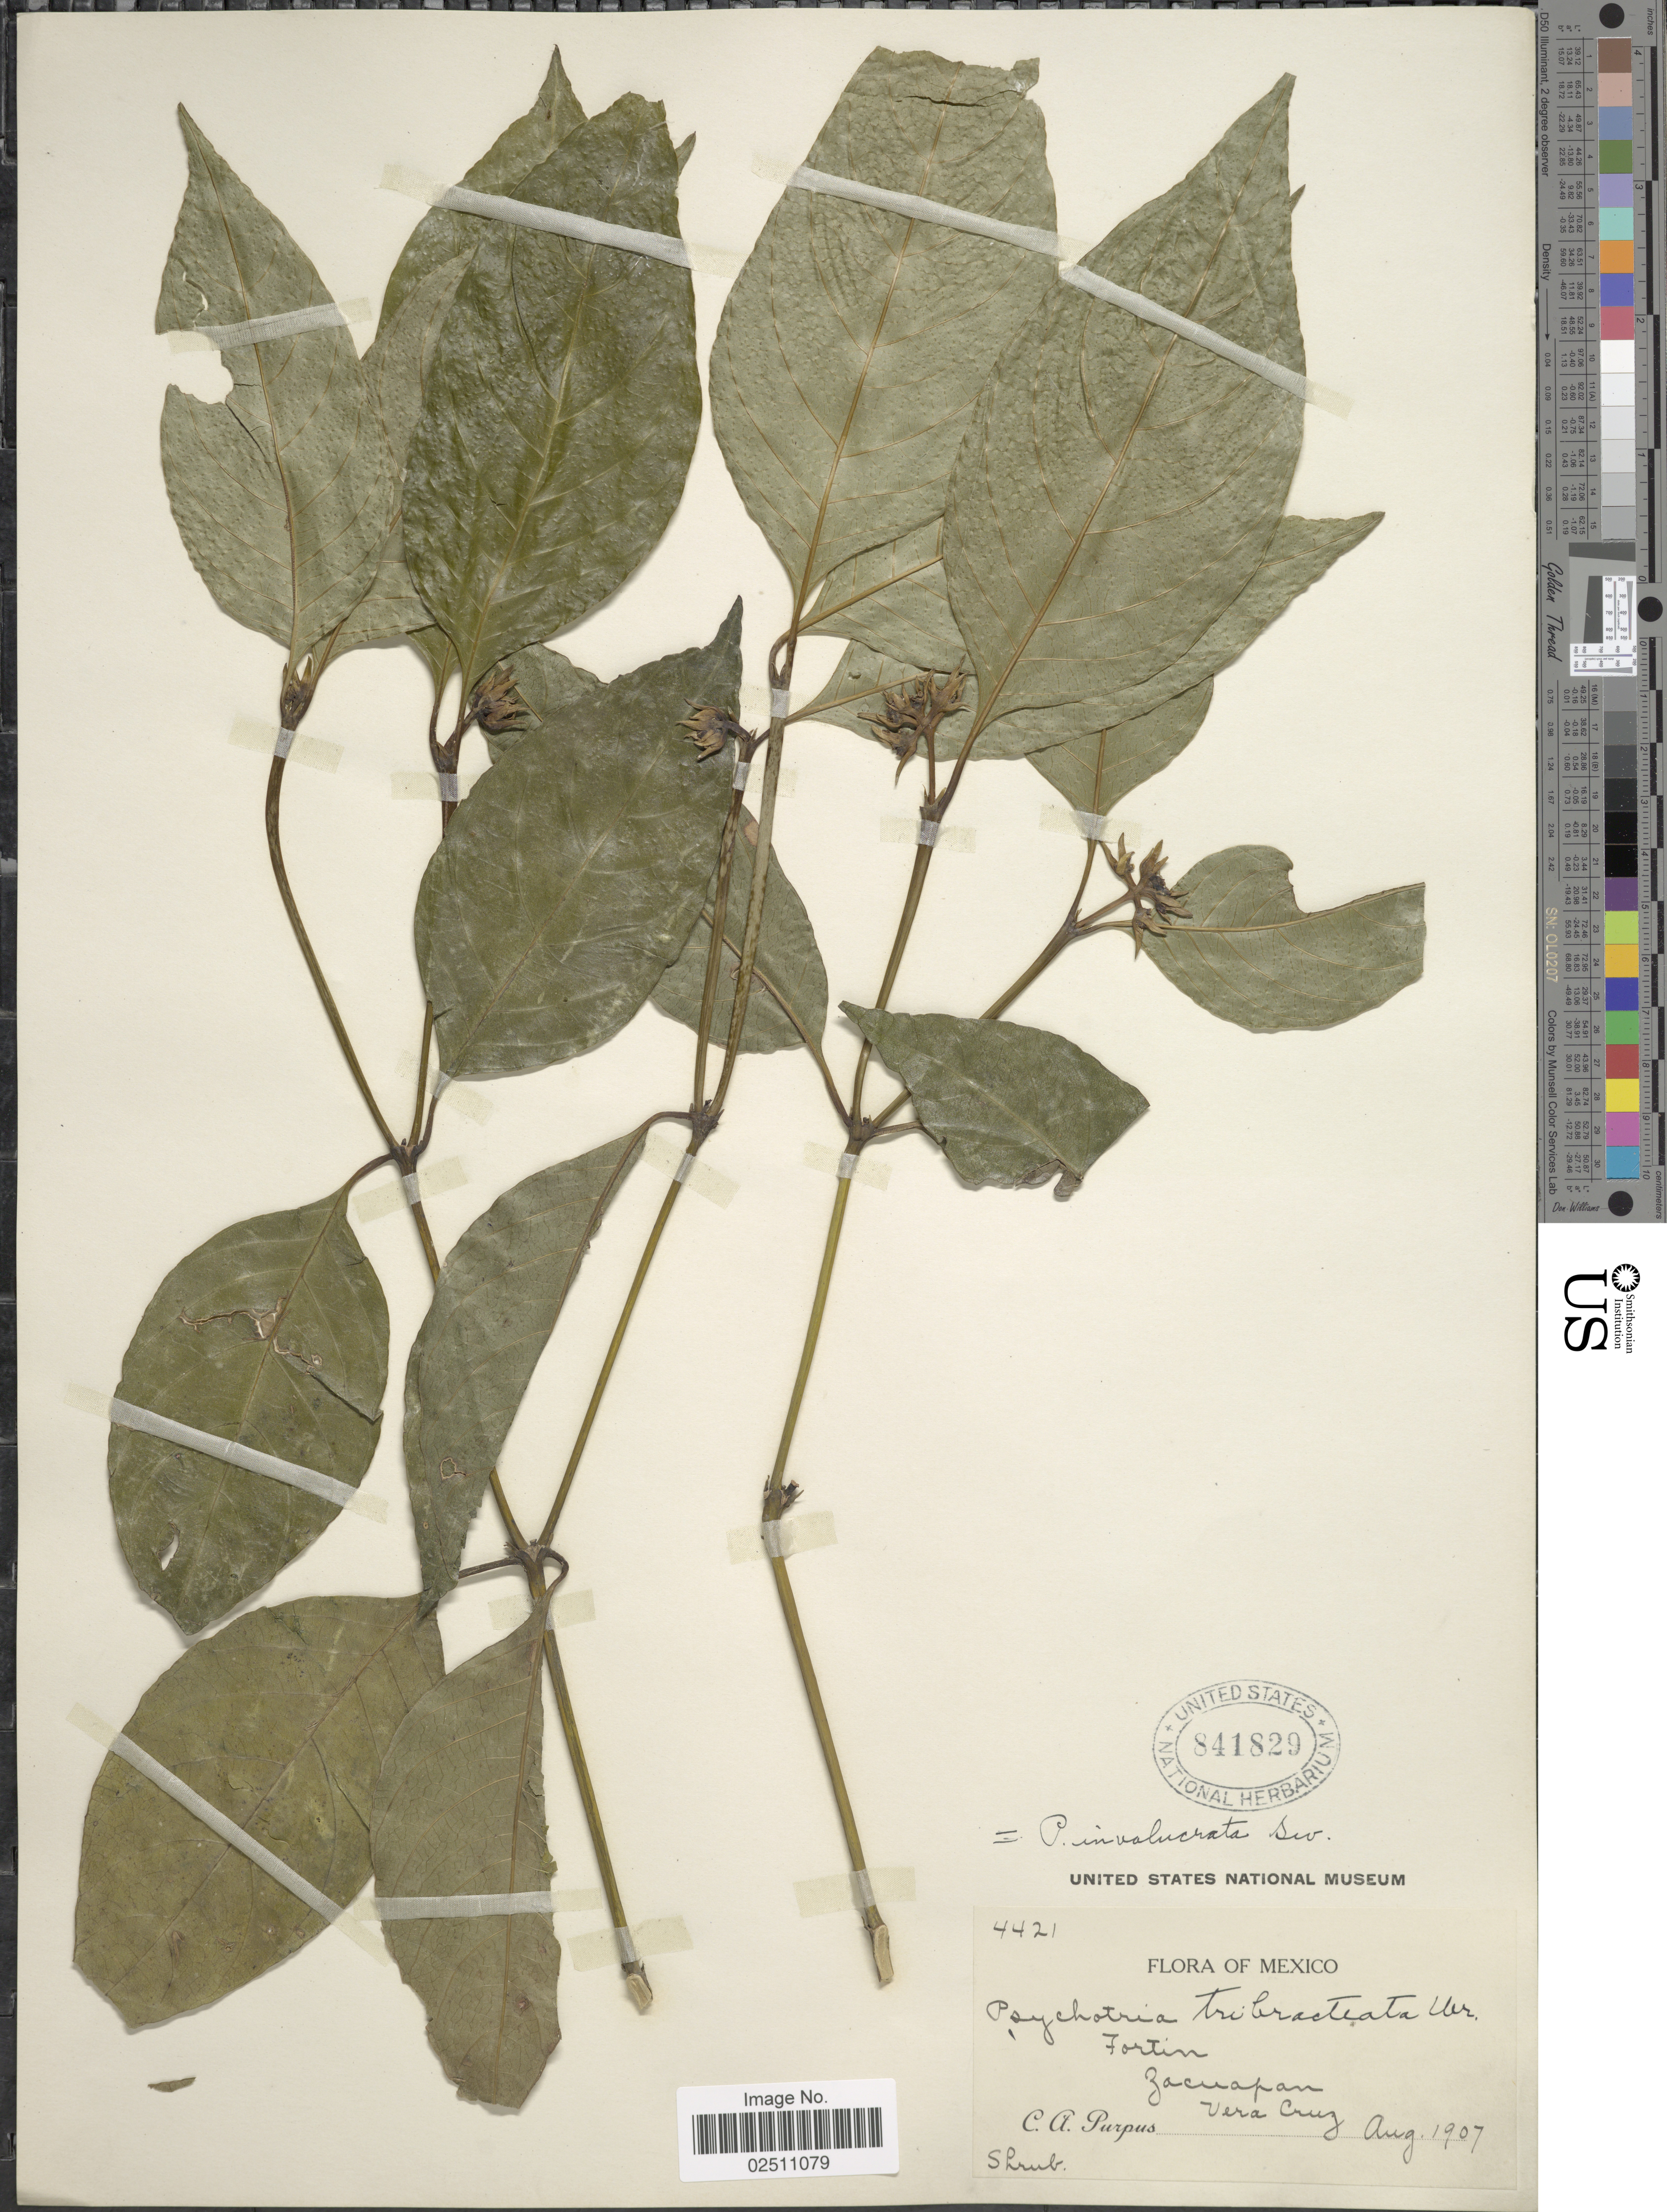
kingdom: Plantae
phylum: Tracheophyta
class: Magnoliopsida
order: Gentianales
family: Rubiaceae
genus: Psychotria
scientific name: Psychotria involucrata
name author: Sw.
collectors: C. A. Purpus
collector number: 4421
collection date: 1907-08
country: Mexico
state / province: Veracruz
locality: Fortin Zacuapan, Veracruz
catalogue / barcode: US 841829